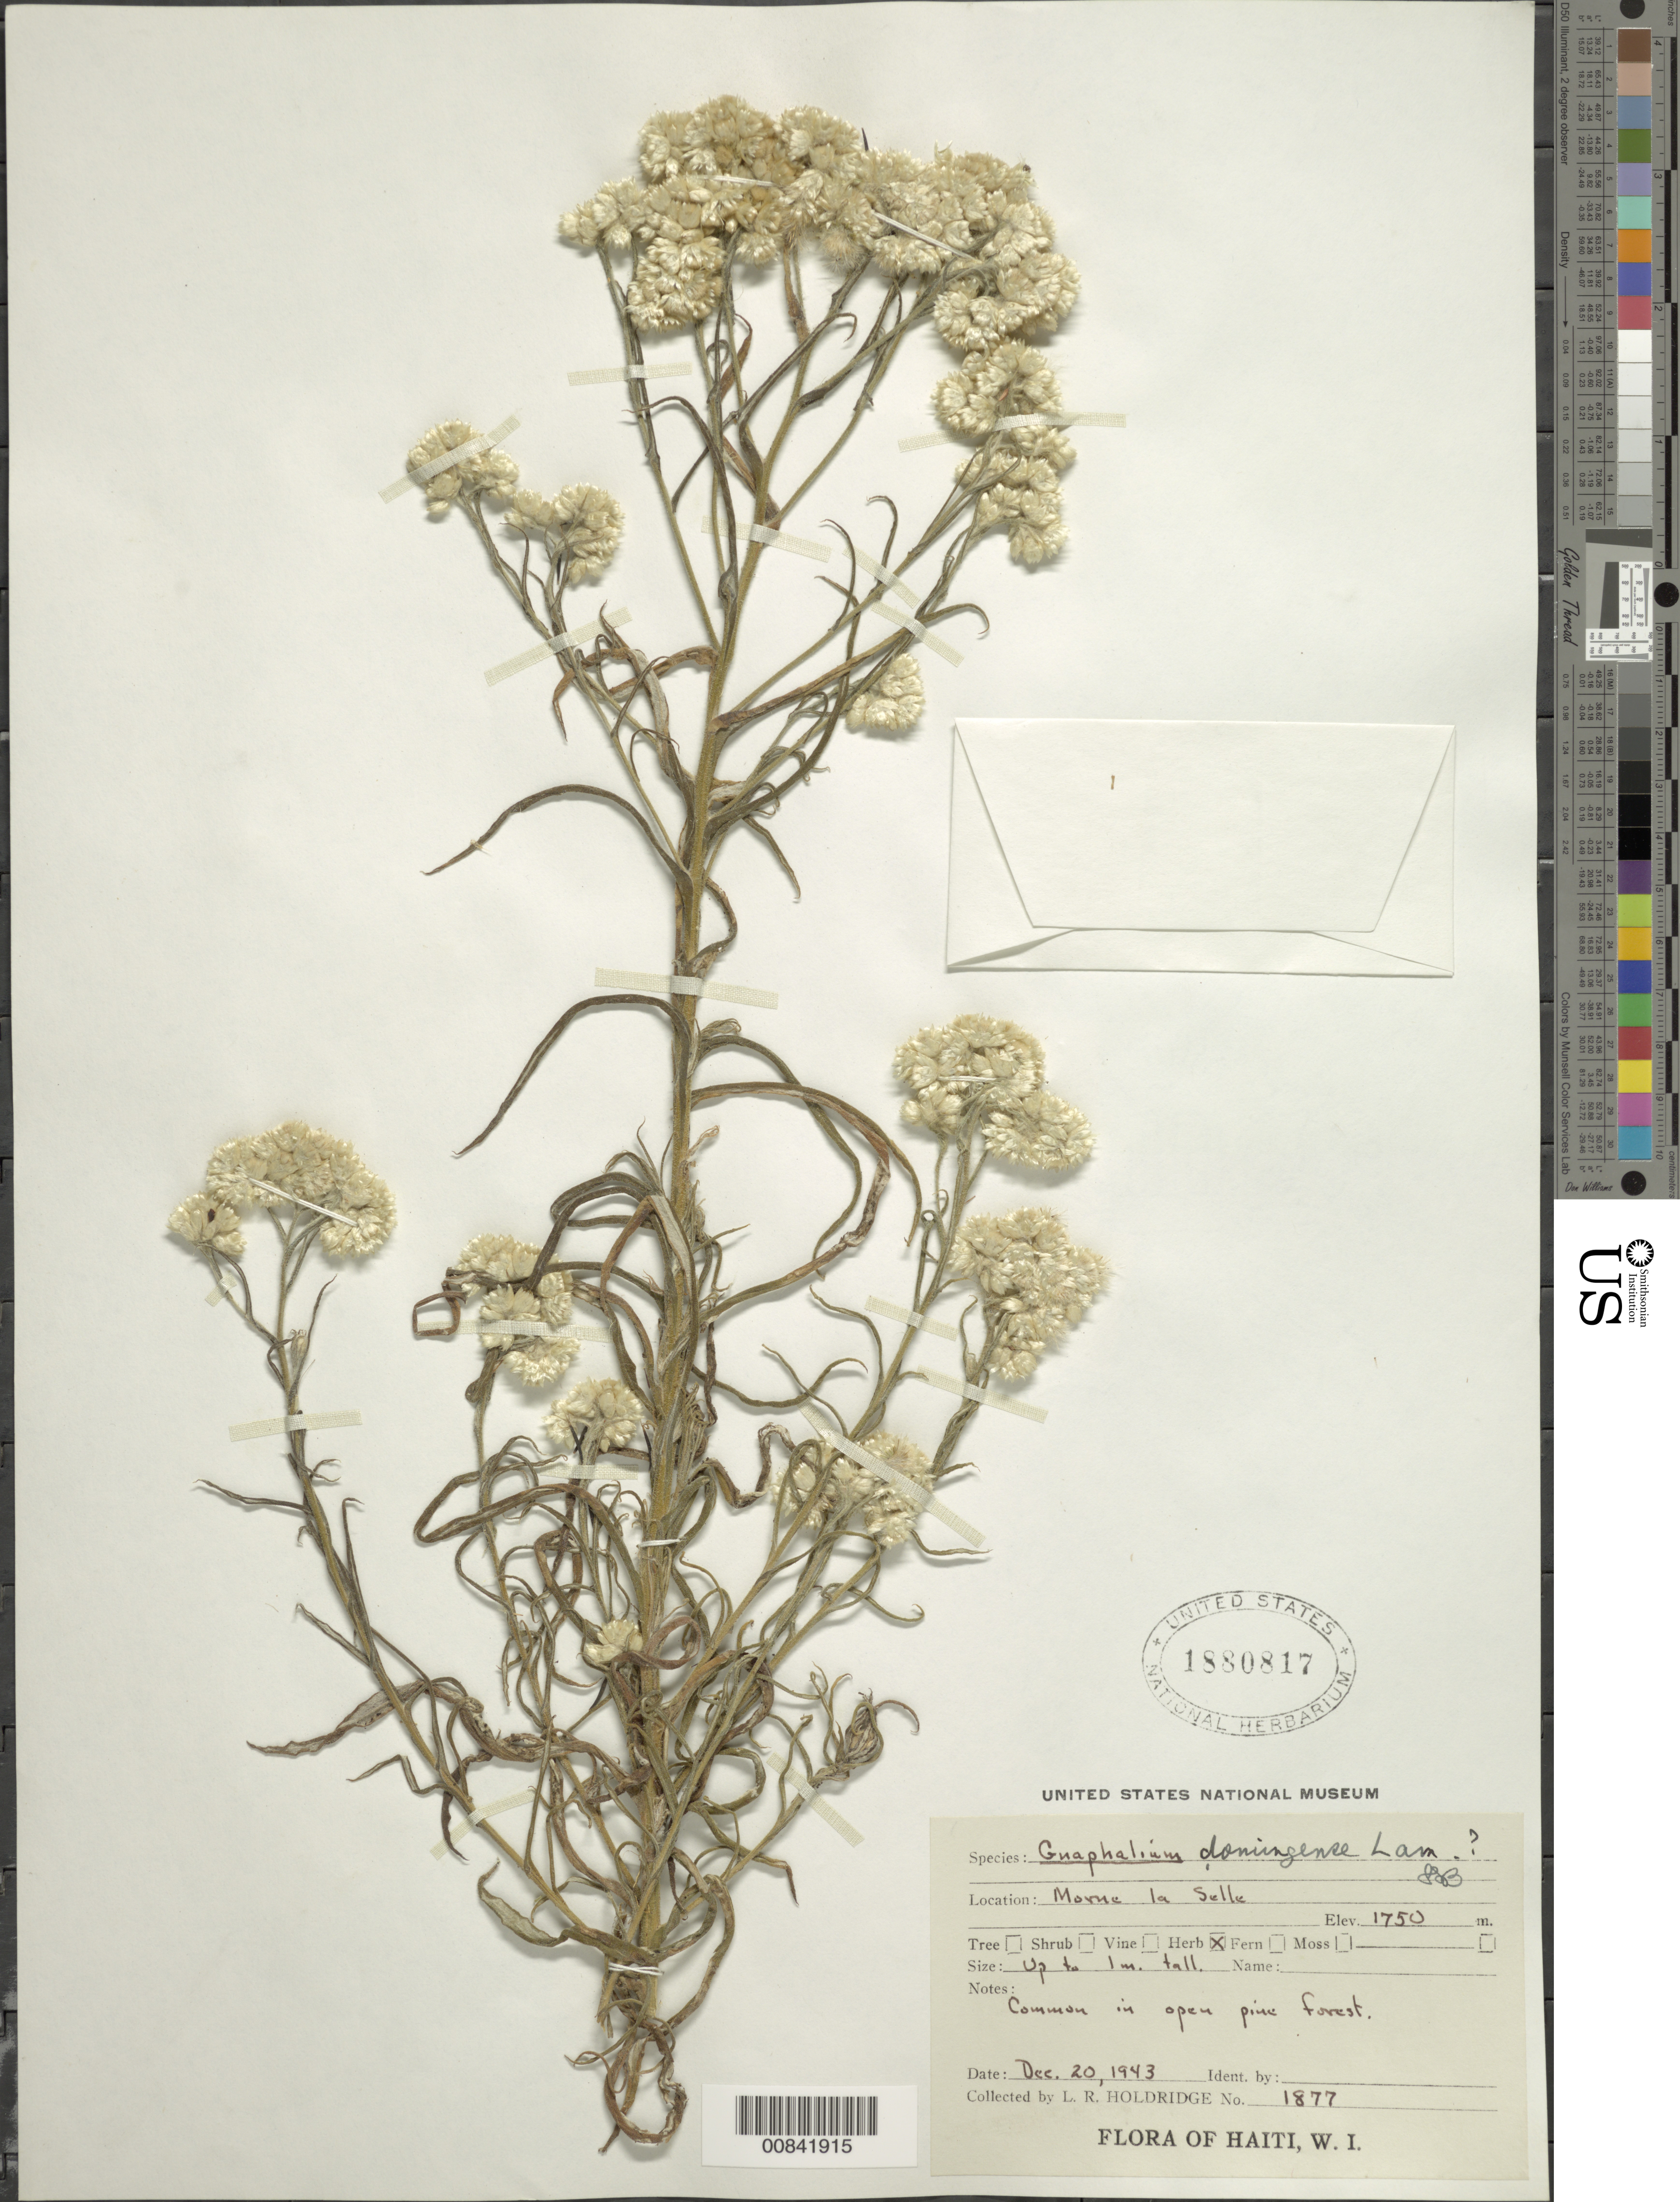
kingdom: Plantae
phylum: Tracheophyta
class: Magnoliopsida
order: Asterales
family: Asteraceae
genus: Pseudognaphalium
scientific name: Pseudognaphalium scythiphyllum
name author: G.L. Nesom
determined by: Nesom, Guy L.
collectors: L. Holdridge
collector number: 1877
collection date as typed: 20 Dec 1943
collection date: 1943-12-20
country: Haiti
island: Hispaniola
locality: Morne la Selle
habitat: In open pine forest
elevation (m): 1750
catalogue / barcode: US 1880817